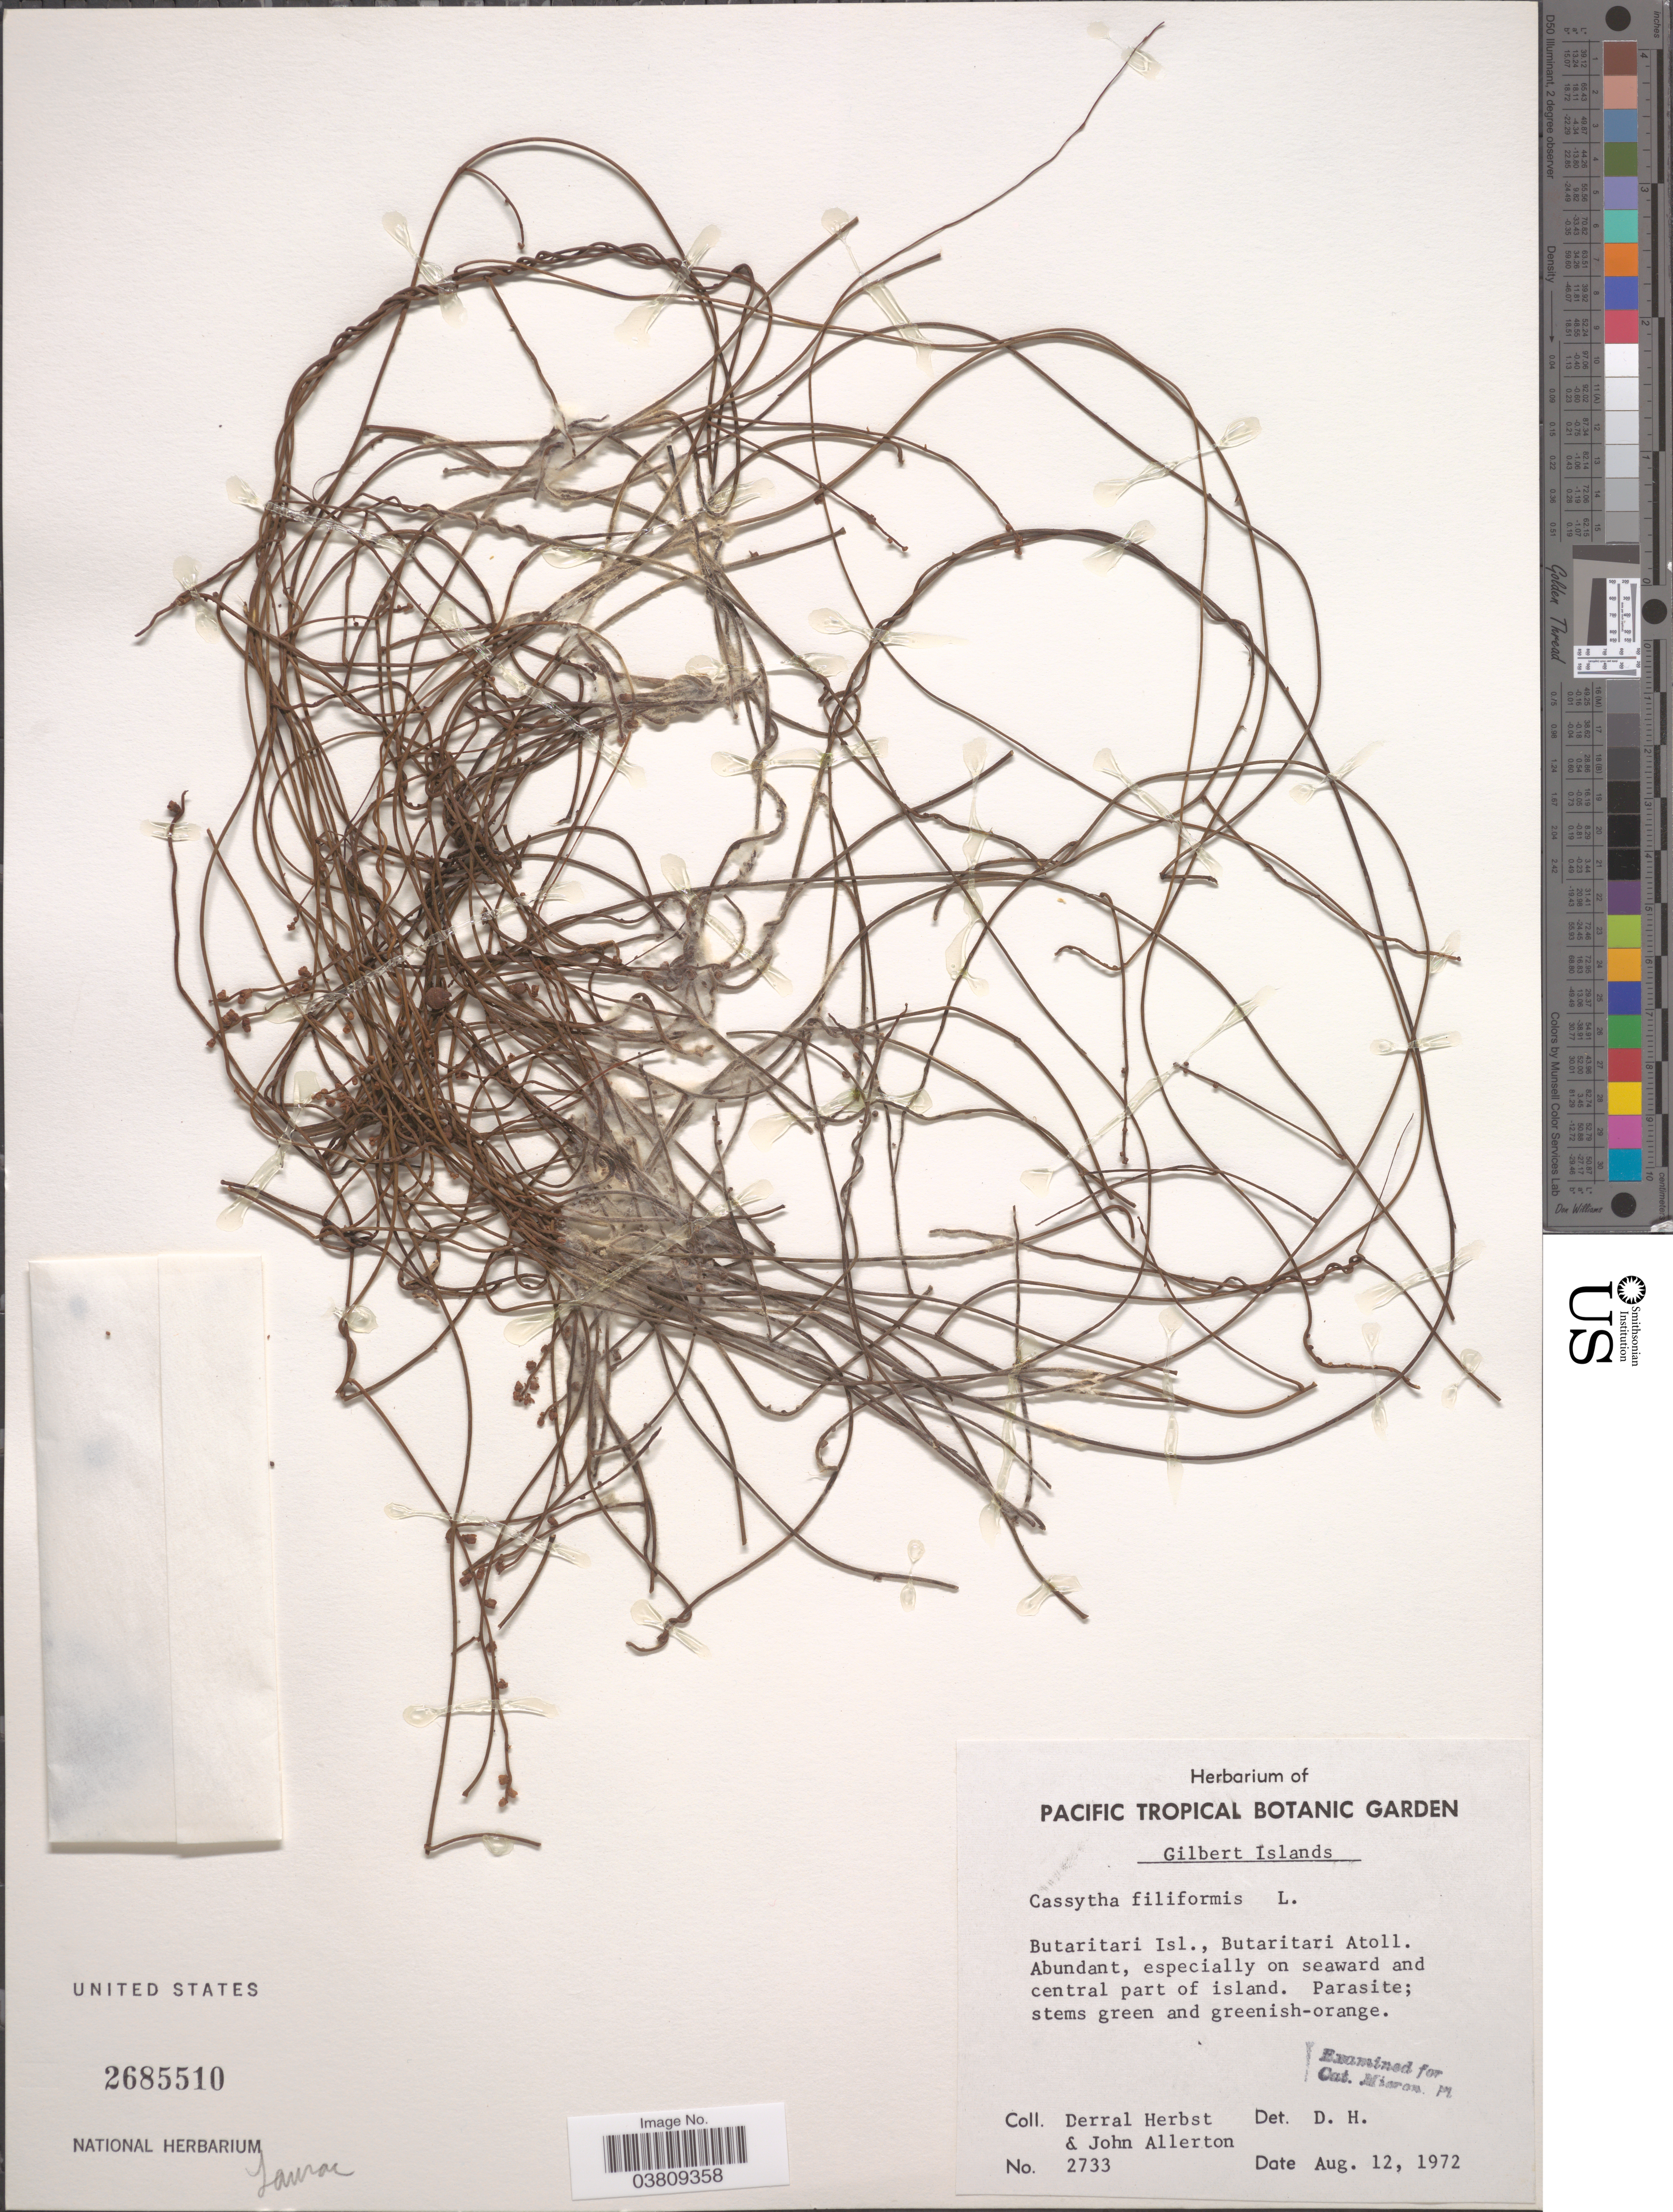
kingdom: Plantae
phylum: Tracheophyta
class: Magnoliopsida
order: Laurales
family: Lauraceae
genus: Cassytha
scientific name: Cassytha filiformis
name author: L.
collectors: D. R. Herbst & J. Allerton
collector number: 2733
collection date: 1972-08-12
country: Kiribati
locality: Gilbert Islands. [unsure placement] Butaritari Isl., Butaritari Atoll. On seaward and central part of island.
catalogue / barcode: US 2685510